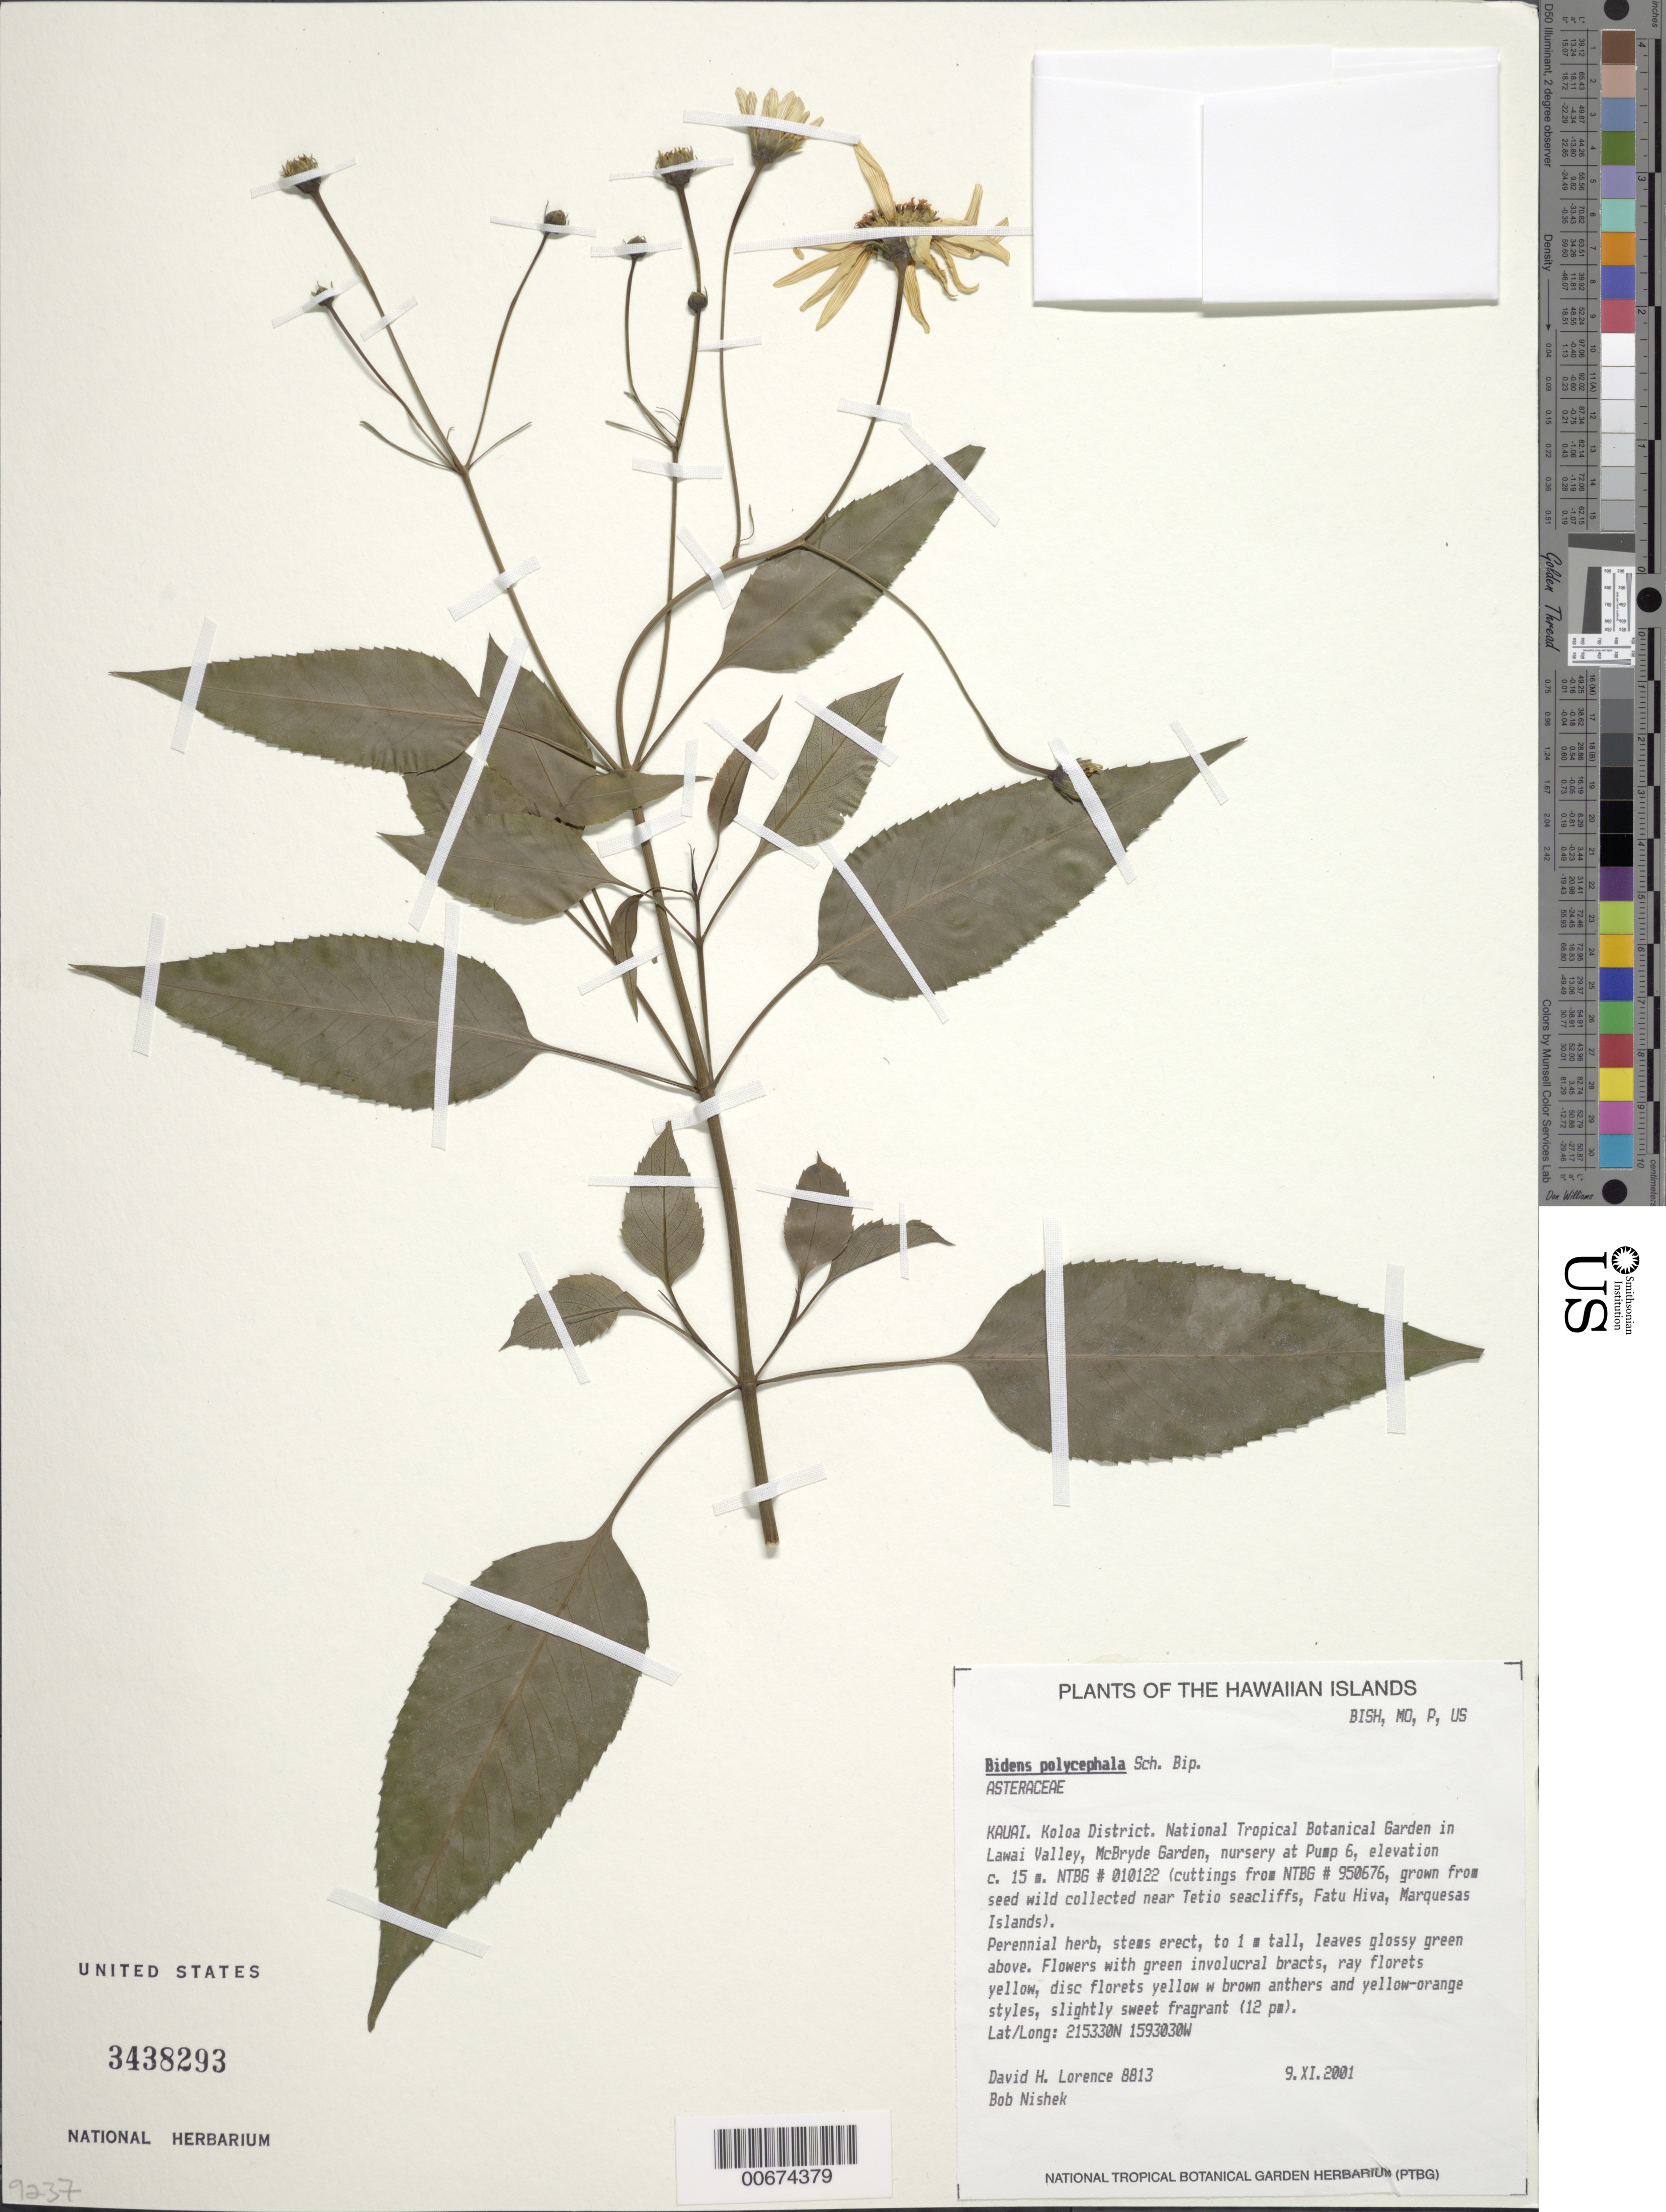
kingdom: Plantae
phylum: Tracheophyta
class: Magnoliopsida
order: Asterales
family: Asteraceae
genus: Bidens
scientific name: Bidens polycephala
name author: Sch. Bip.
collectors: D. Lorence & B. Nishek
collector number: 8813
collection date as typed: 9 Nov 2001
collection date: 2001-11-09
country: United States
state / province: Hawaii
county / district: Kauai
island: Kaua'i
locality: National Tropical Botanical Garden in Lawai Valley, Mcbryde Garden, nursery at Pump 6,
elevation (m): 15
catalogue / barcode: US 3438293